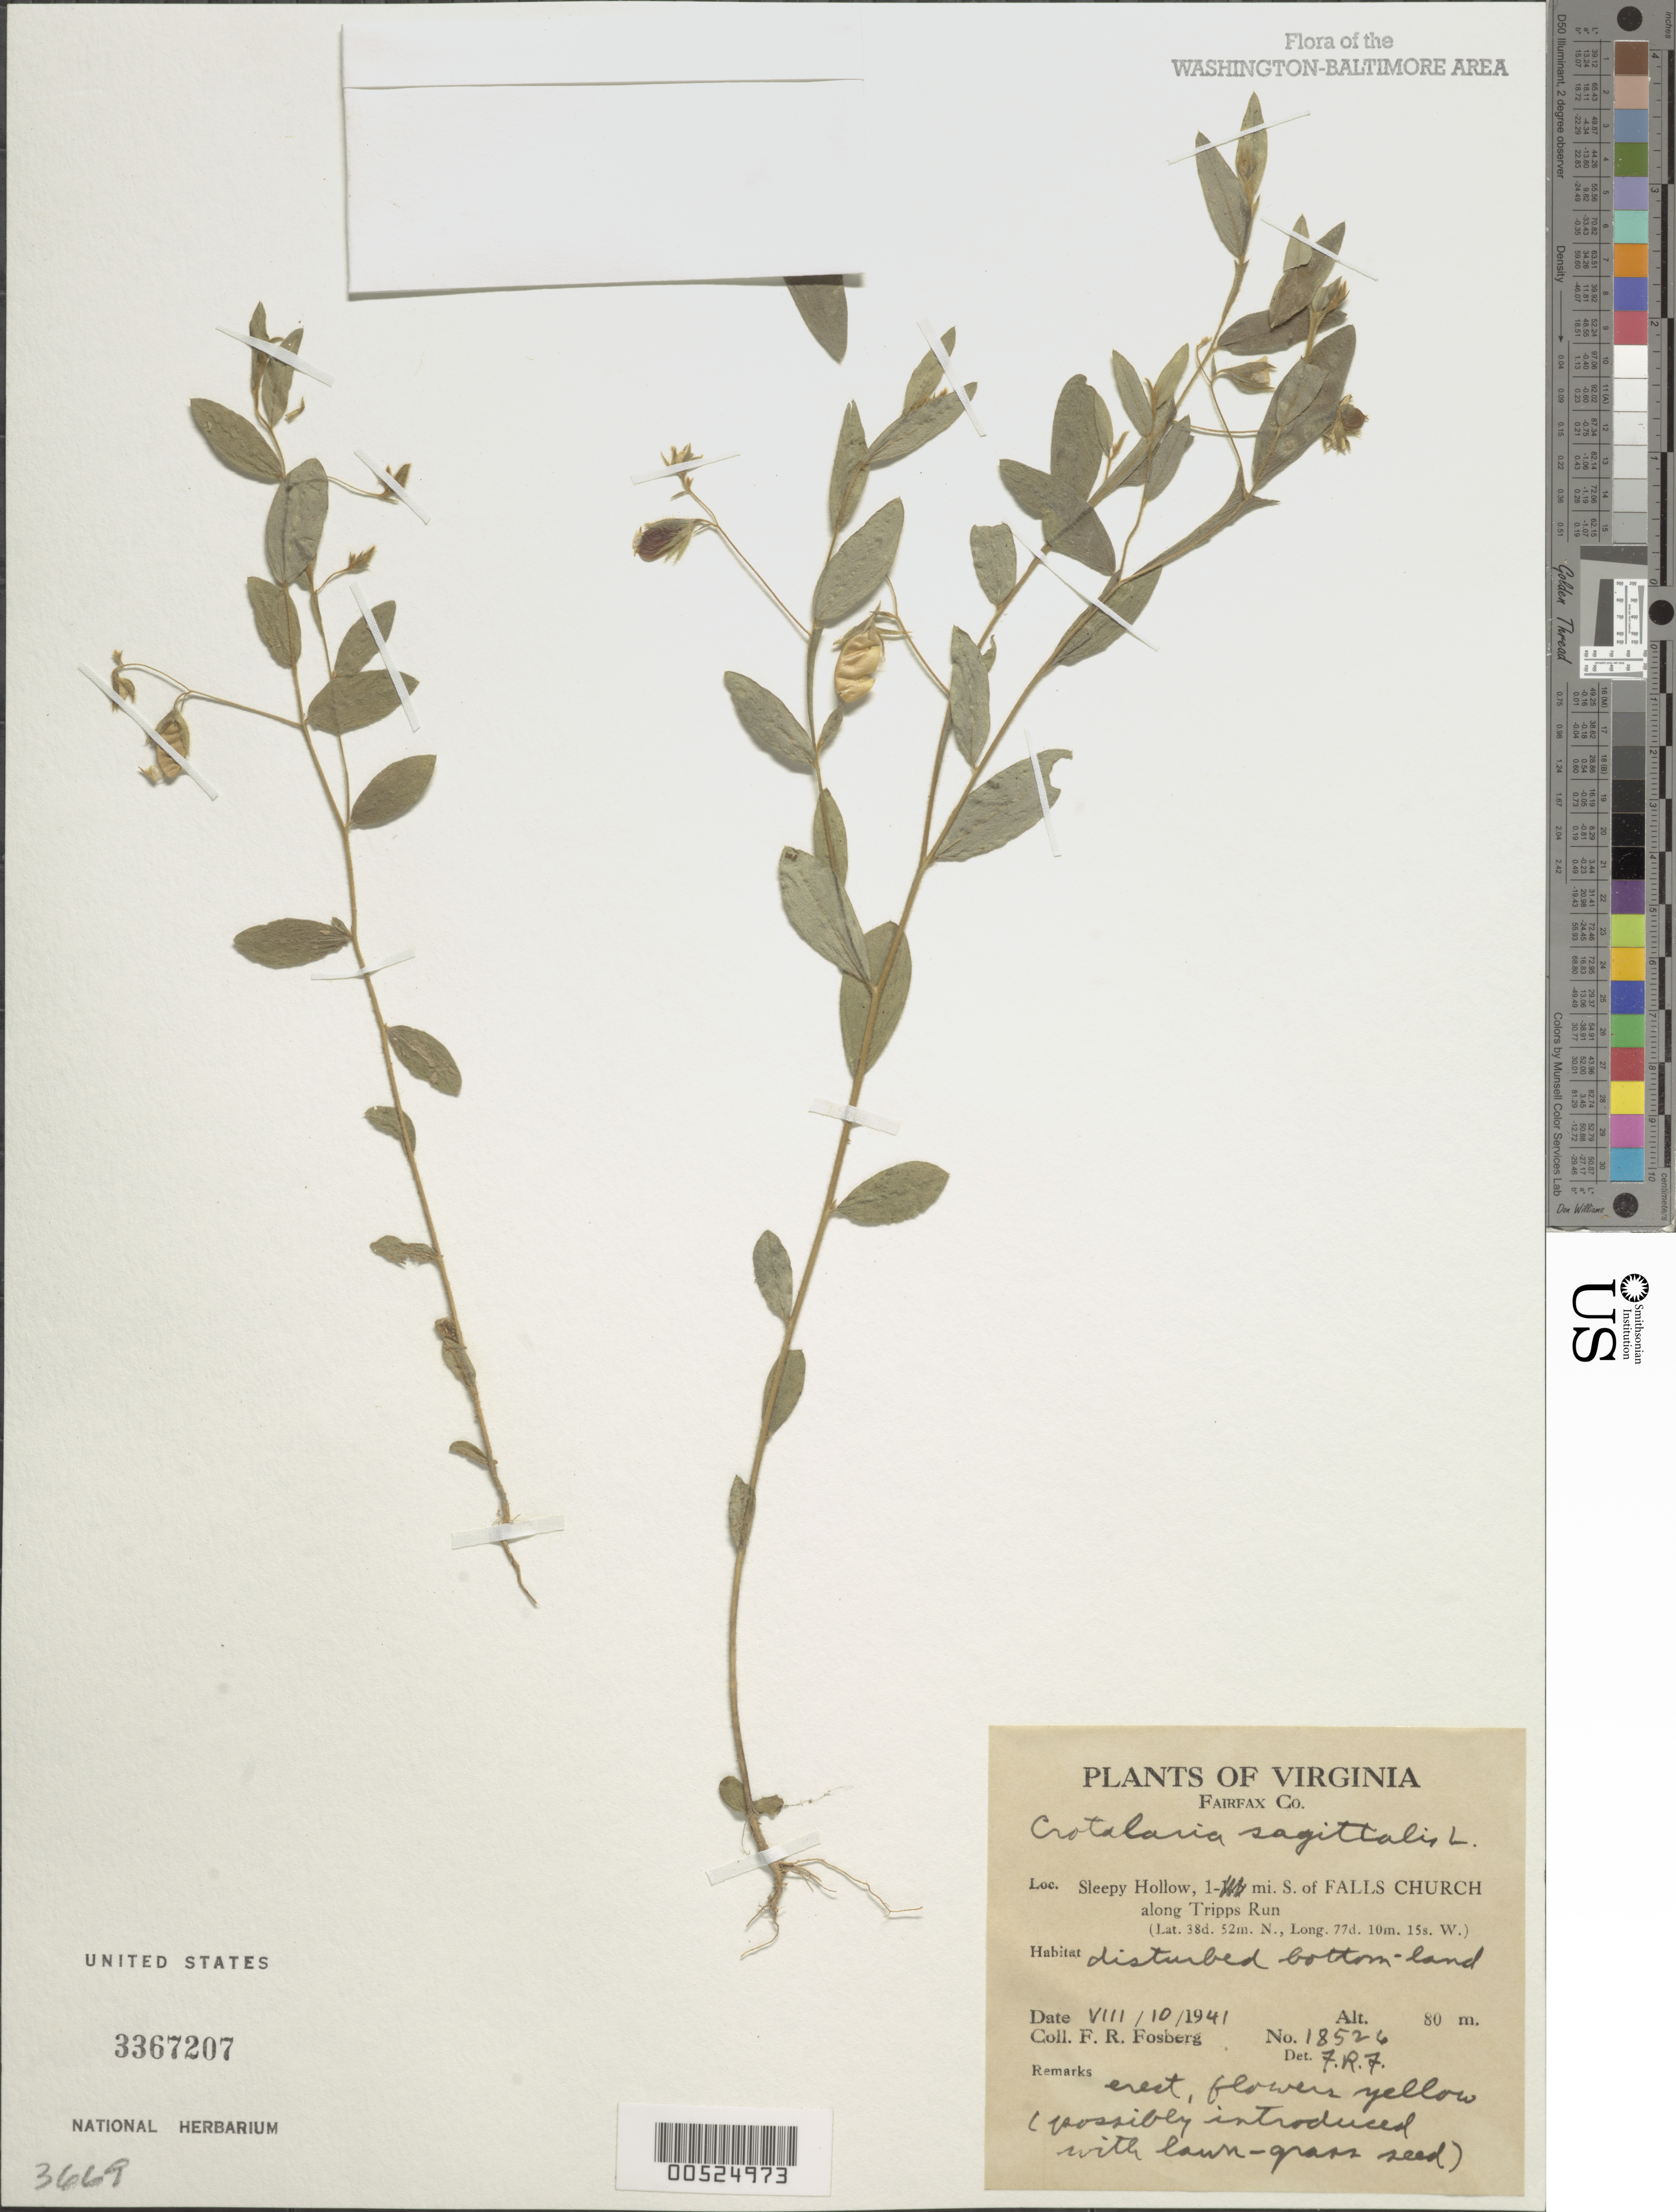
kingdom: Plantae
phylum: Tracheophyta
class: Magnoliopsida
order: Fabales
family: Fabaceae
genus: Crotalaria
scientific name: Crotalaria sagittalis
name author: L.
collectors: F. R. Fosberg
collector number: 18526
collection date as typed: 10 Aug 1941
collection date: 1941-08-10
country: United States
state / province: Virginia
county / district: Fairfax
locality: Sleepy Hollow, 1 mi. S of Falls Church along Tripps Run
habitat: Disturbed bottomland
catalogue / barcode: US 3367207